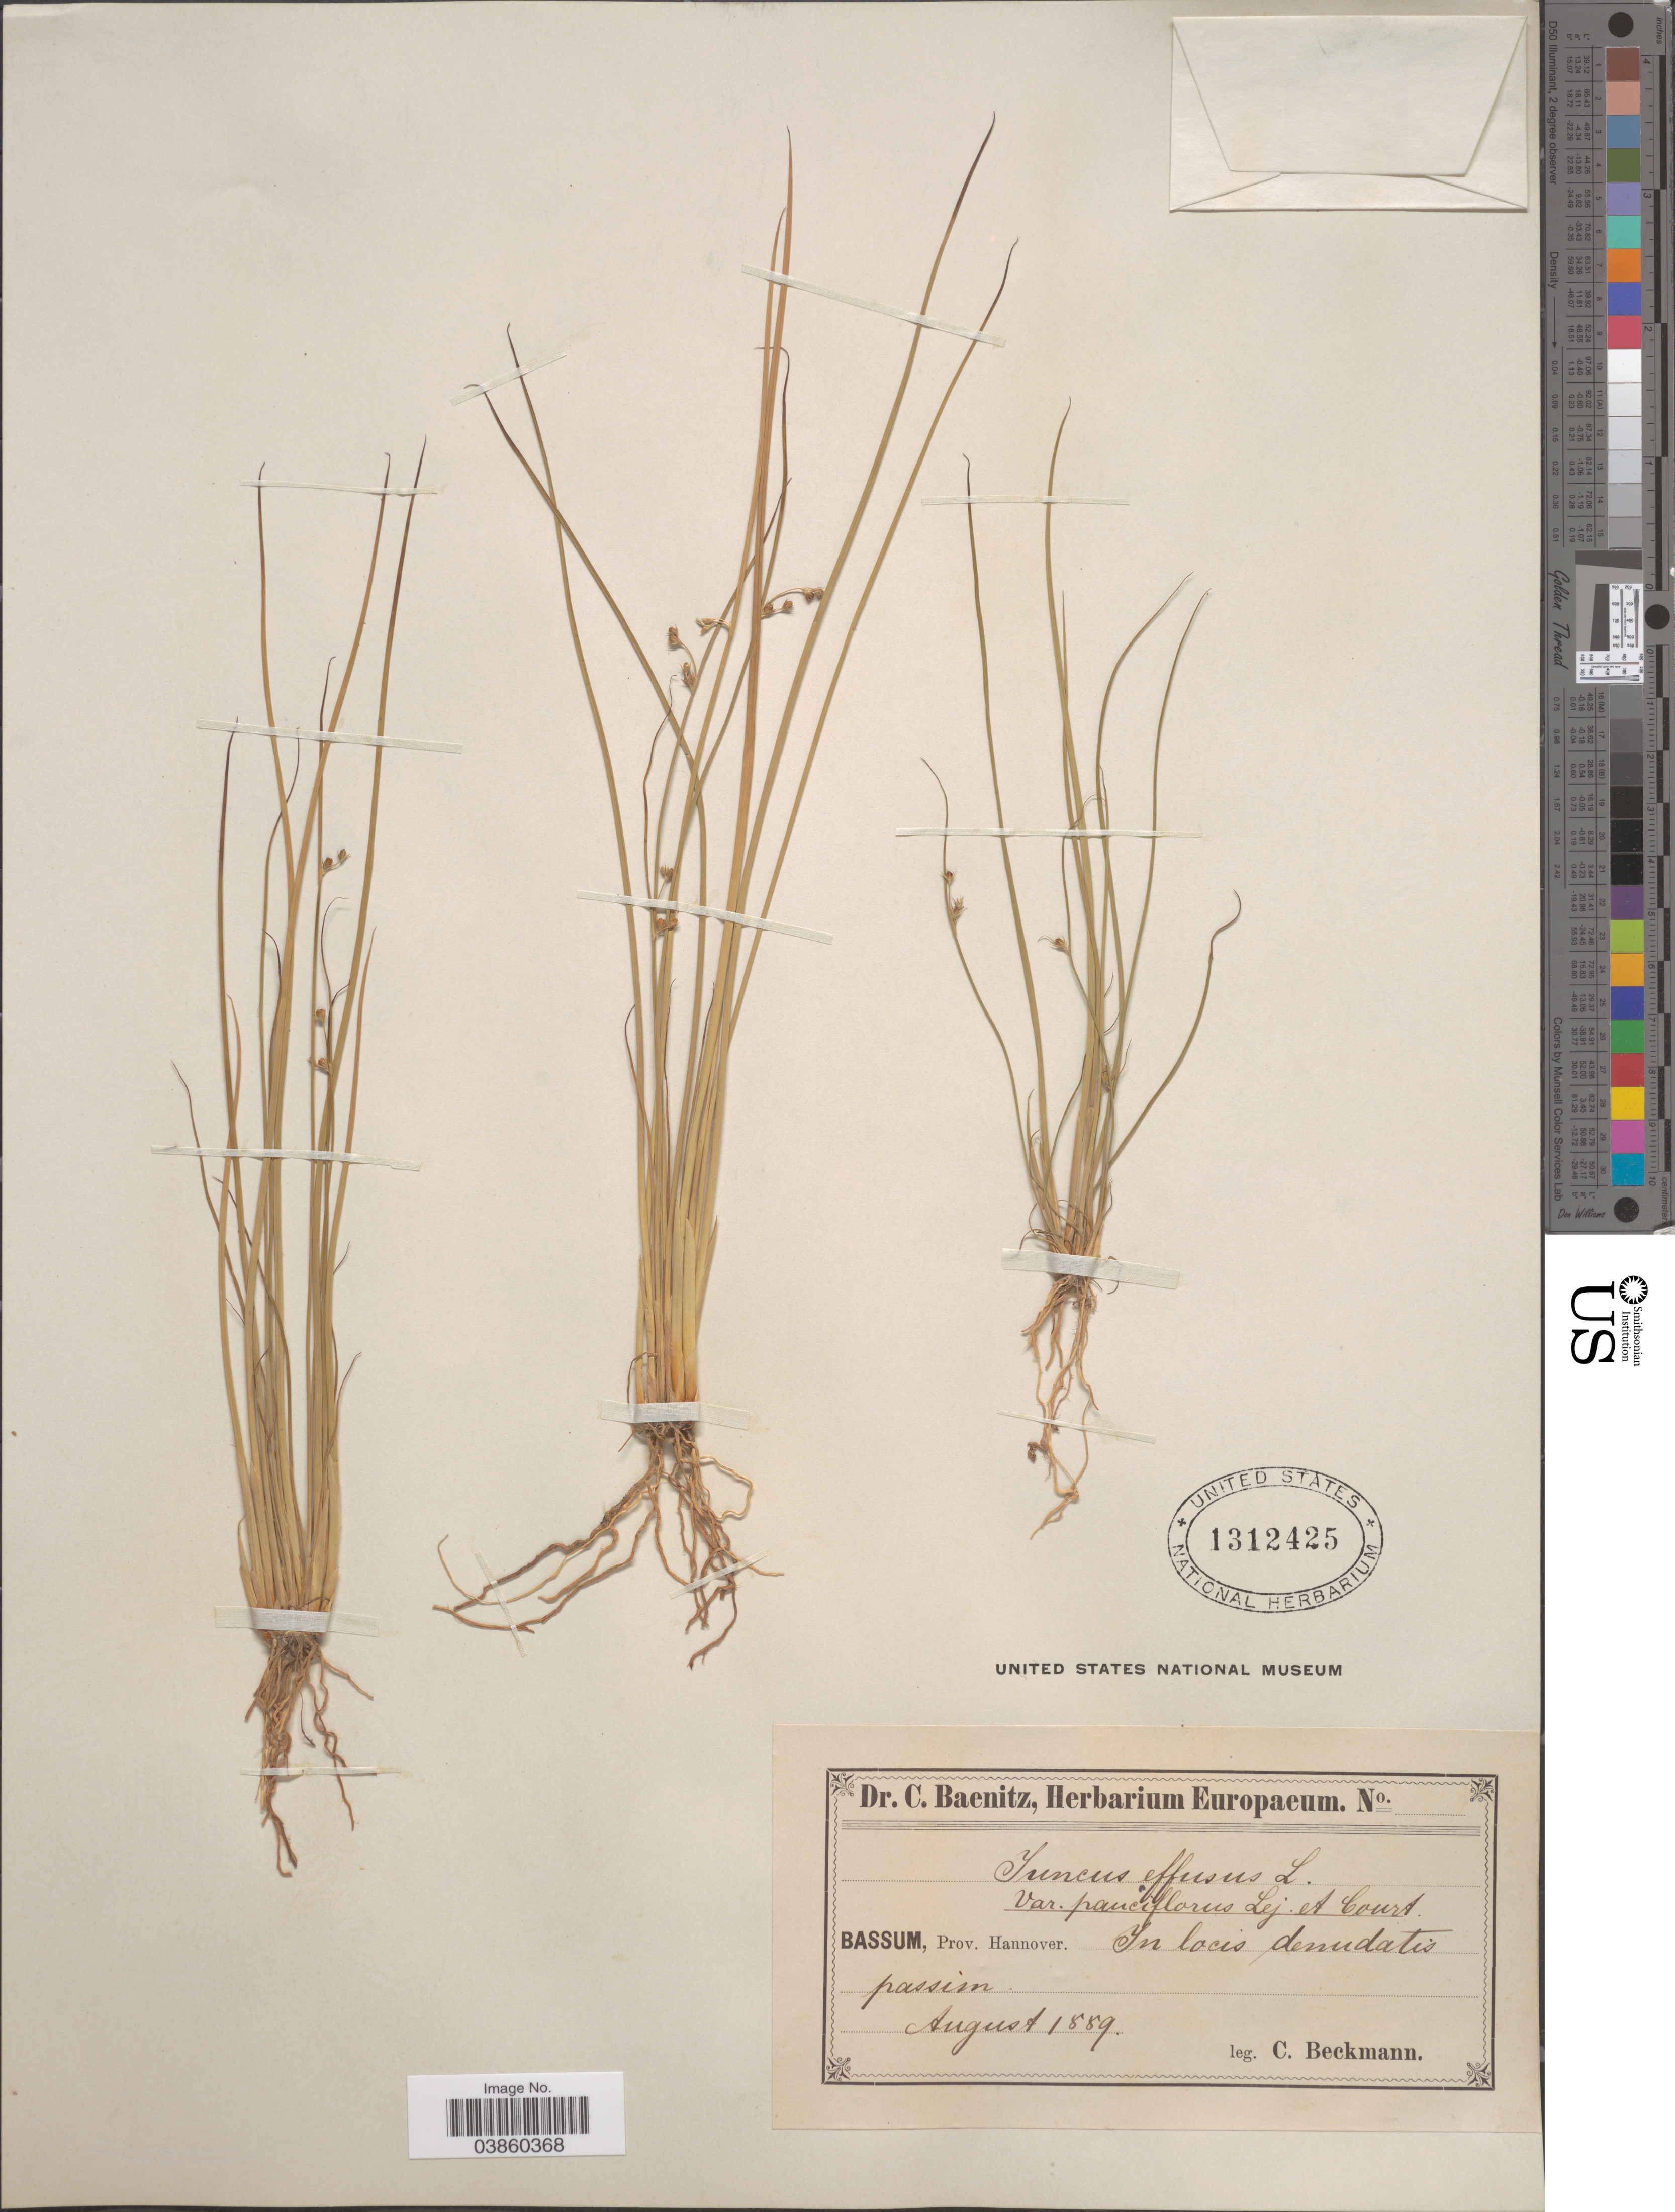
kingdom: Plantae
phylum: Tracheophyta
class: Liliopsida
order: Poales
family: Juncaceae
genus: Juncus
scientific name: Juncus effusus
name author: L.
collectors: C. Beckmann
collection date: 1889-08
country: Germany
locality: Bassum, Prov. Hannover. In locis denudatis passim.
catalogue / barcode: US 1312425